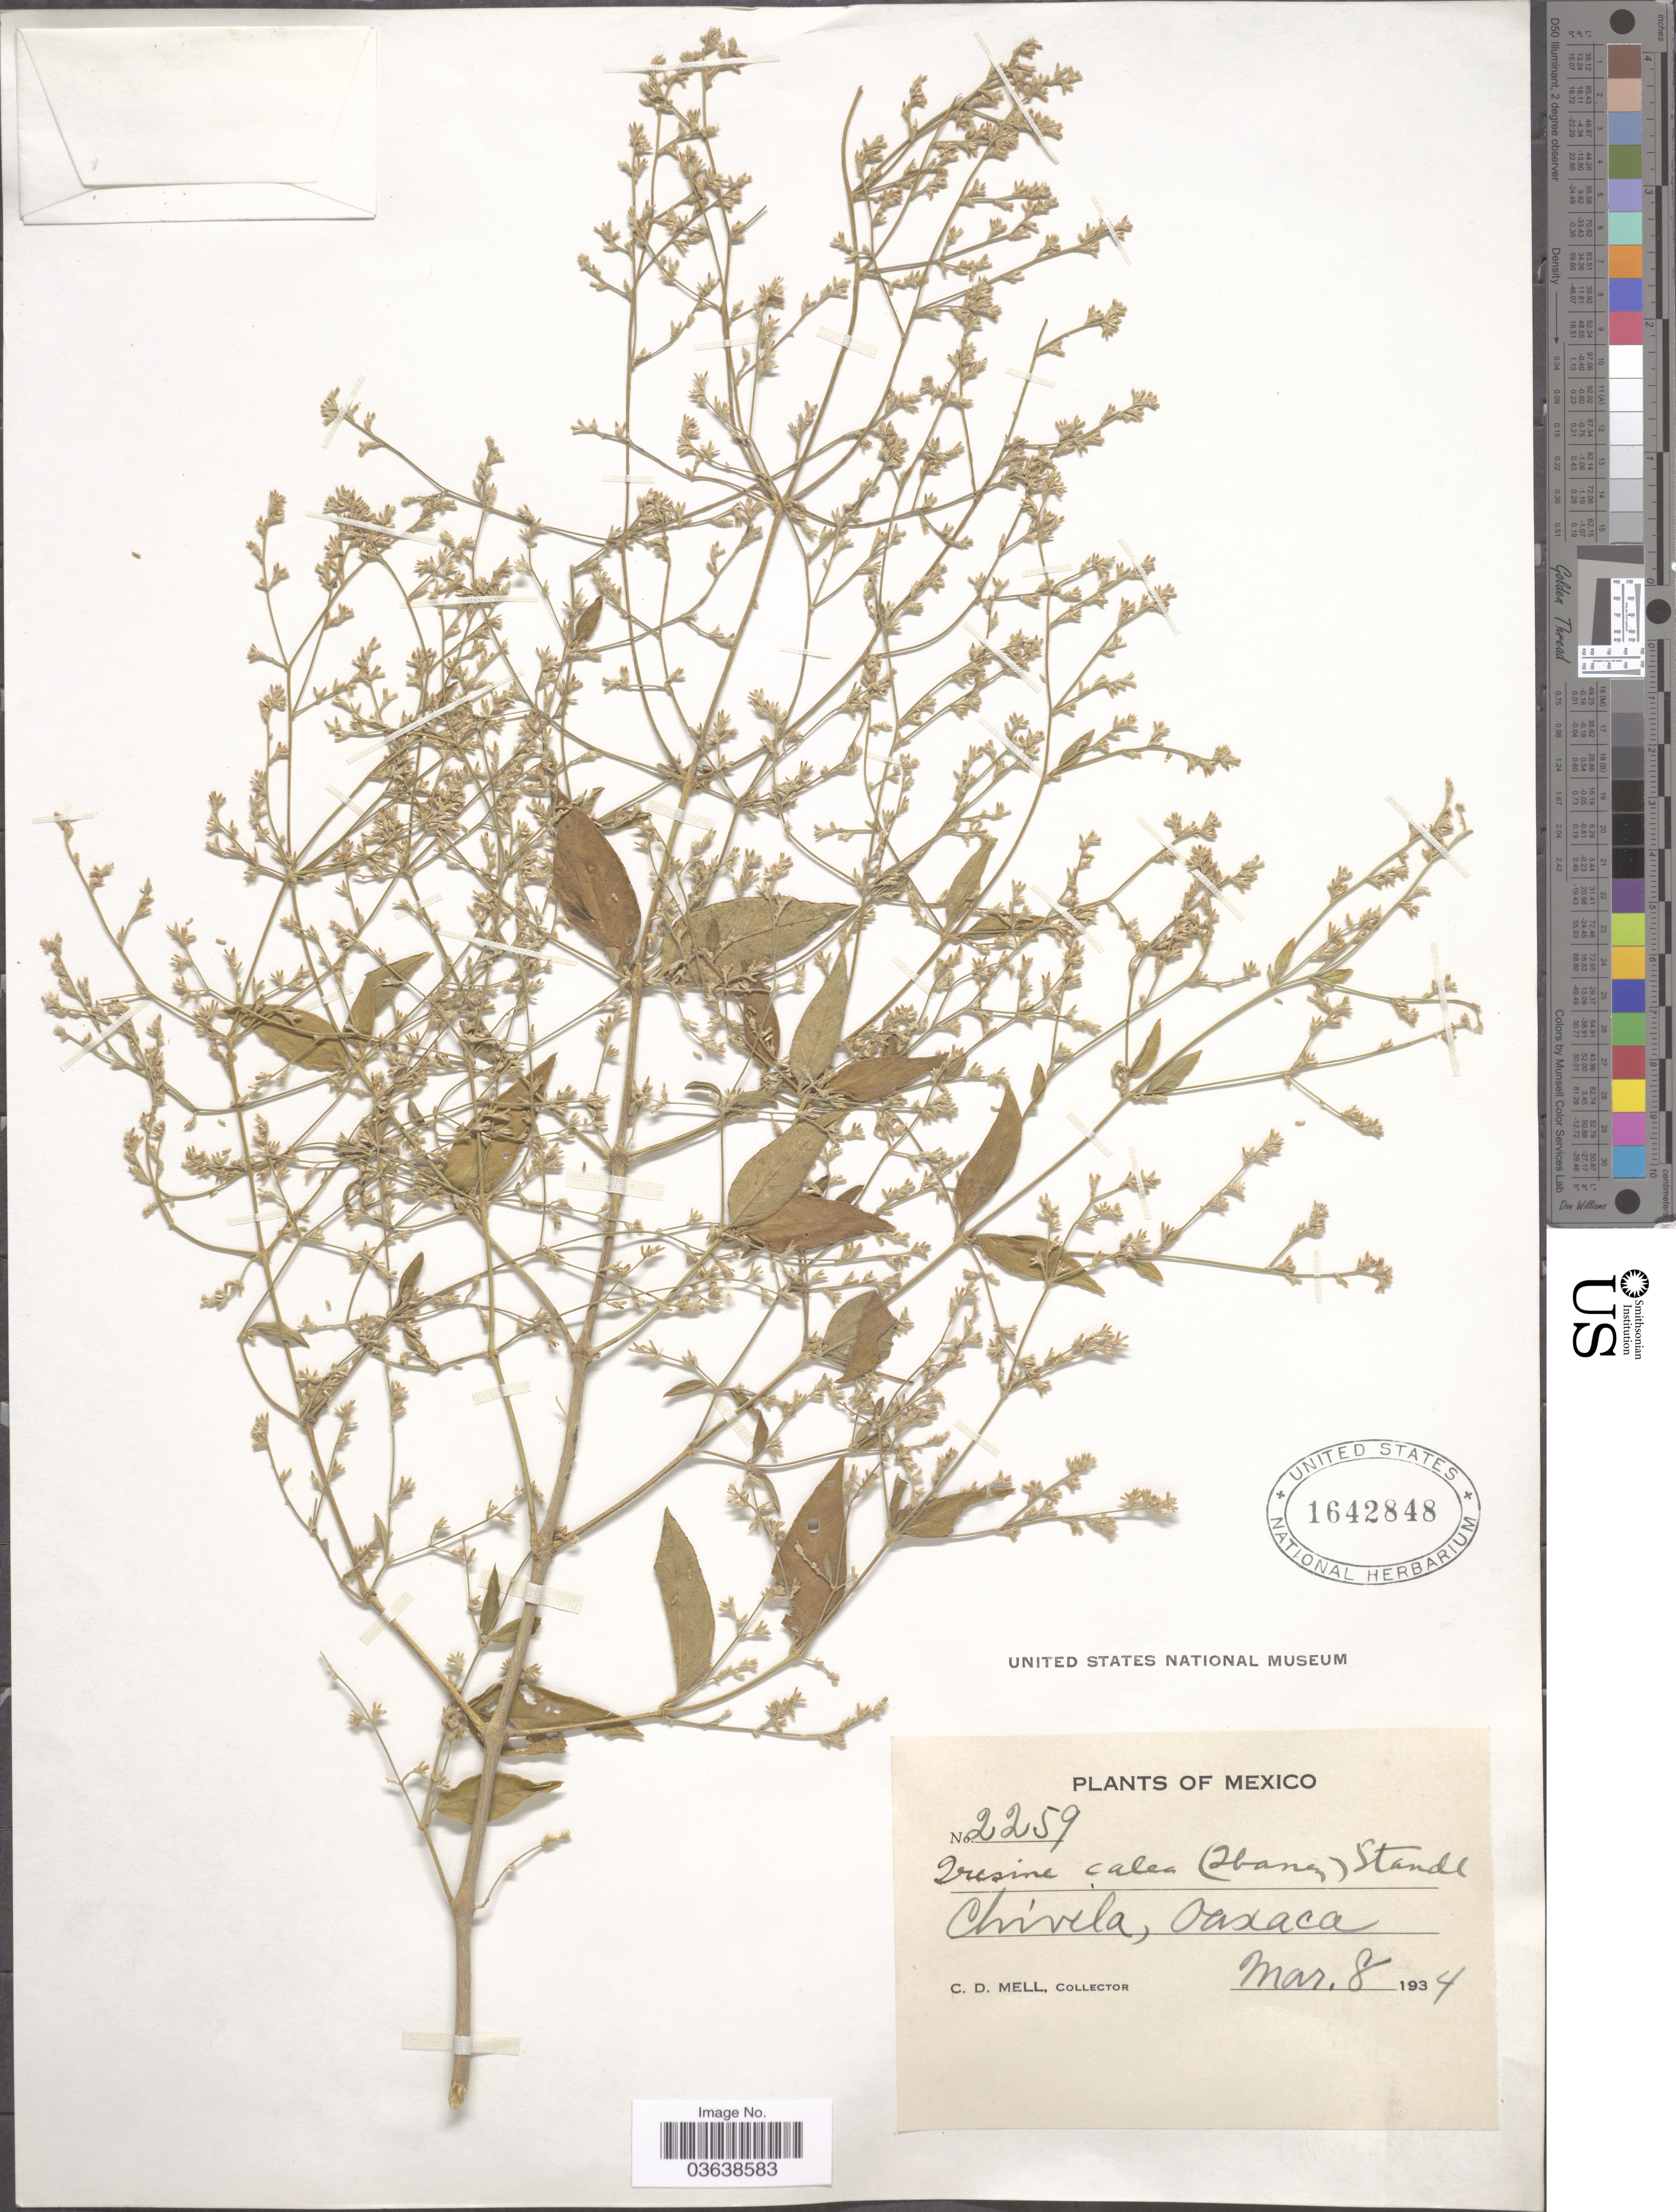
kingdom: Plantae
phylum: Tracheophyta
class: Magnoliopsida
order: Caryophyllales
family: Amaranthaceae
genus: Iresine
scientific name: Iresine calea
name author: (Ibáñez) Standl.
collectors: C. D. Mell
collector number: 2259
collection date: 1934-03-08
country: Mexico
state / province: Oaxaca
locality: Chivila.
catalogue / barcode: US 1642848